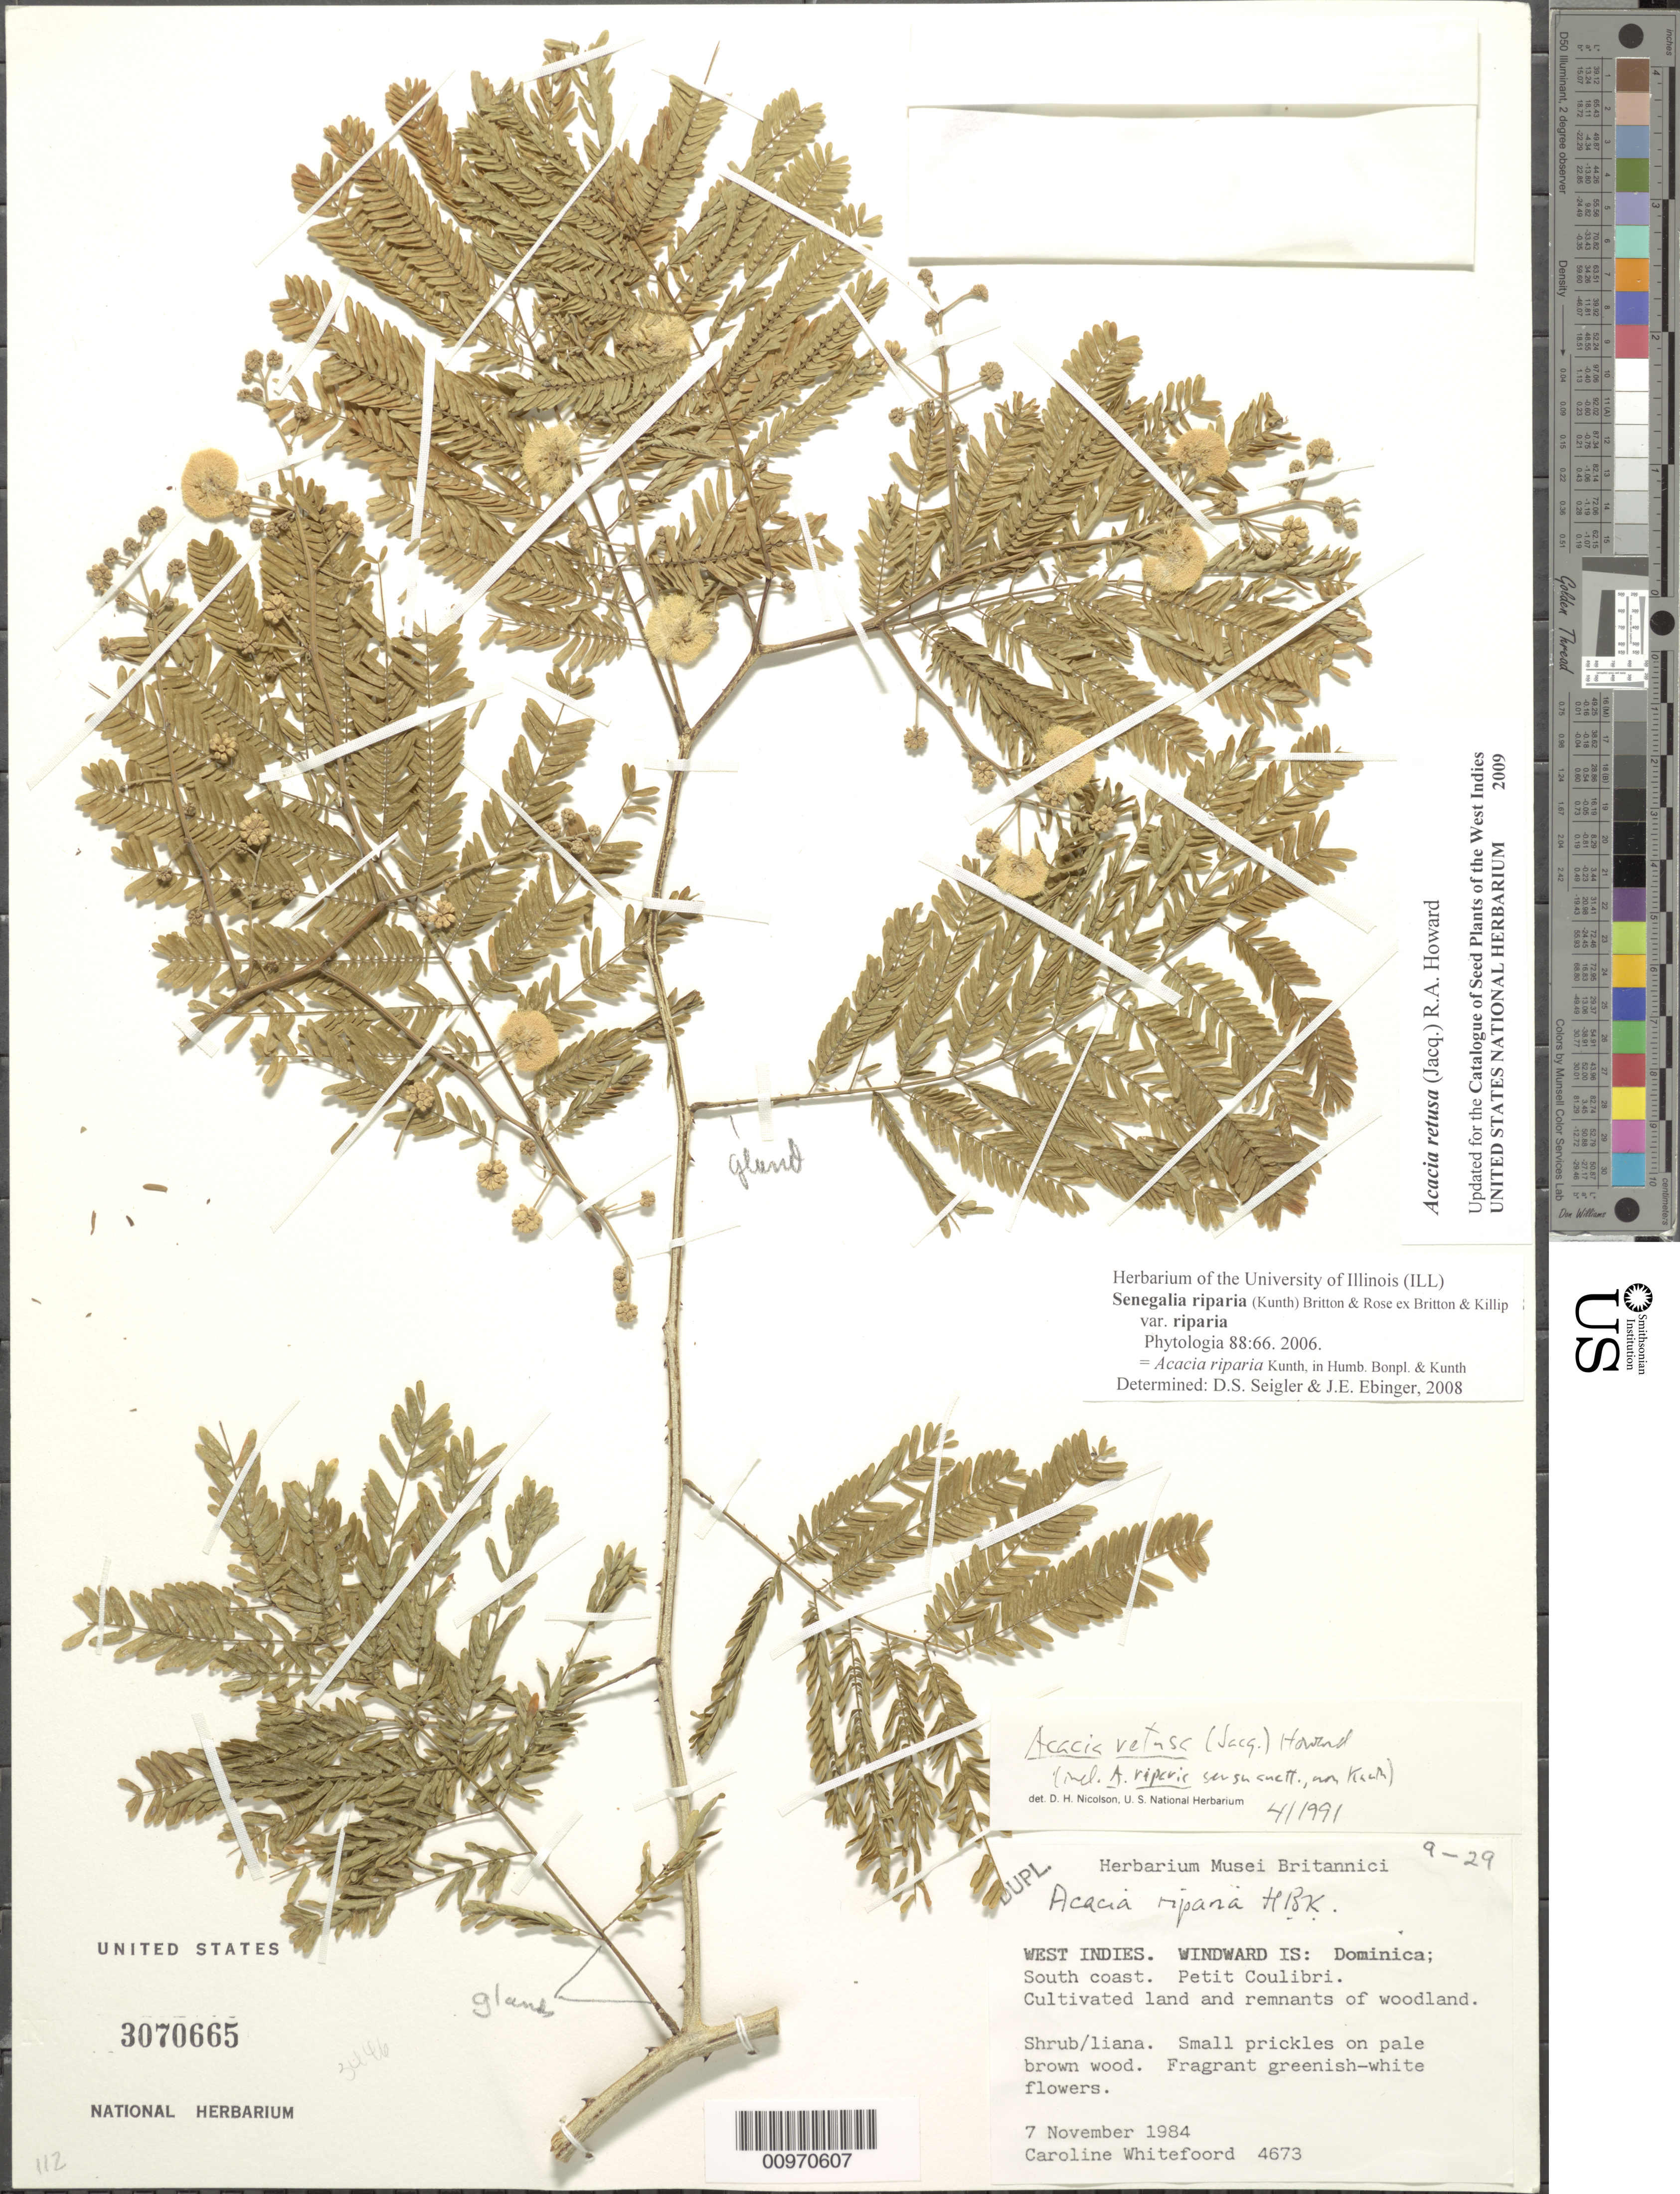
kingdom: Plantae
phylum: Tracheophyta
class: Magnoliopsida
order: Fabales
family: Fabaceae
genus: Senegalia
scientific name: Senegalia riparia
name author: (Kunth) Britton & Rose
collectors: C. Whitefoord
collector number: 4673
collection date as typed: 07 Nov 1984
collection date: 1984-11-07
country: Dominica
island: Dominica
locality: South coast. Petit Coulibri.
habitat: Cultivated land and remnants of woodland.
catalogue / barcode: US 3070665